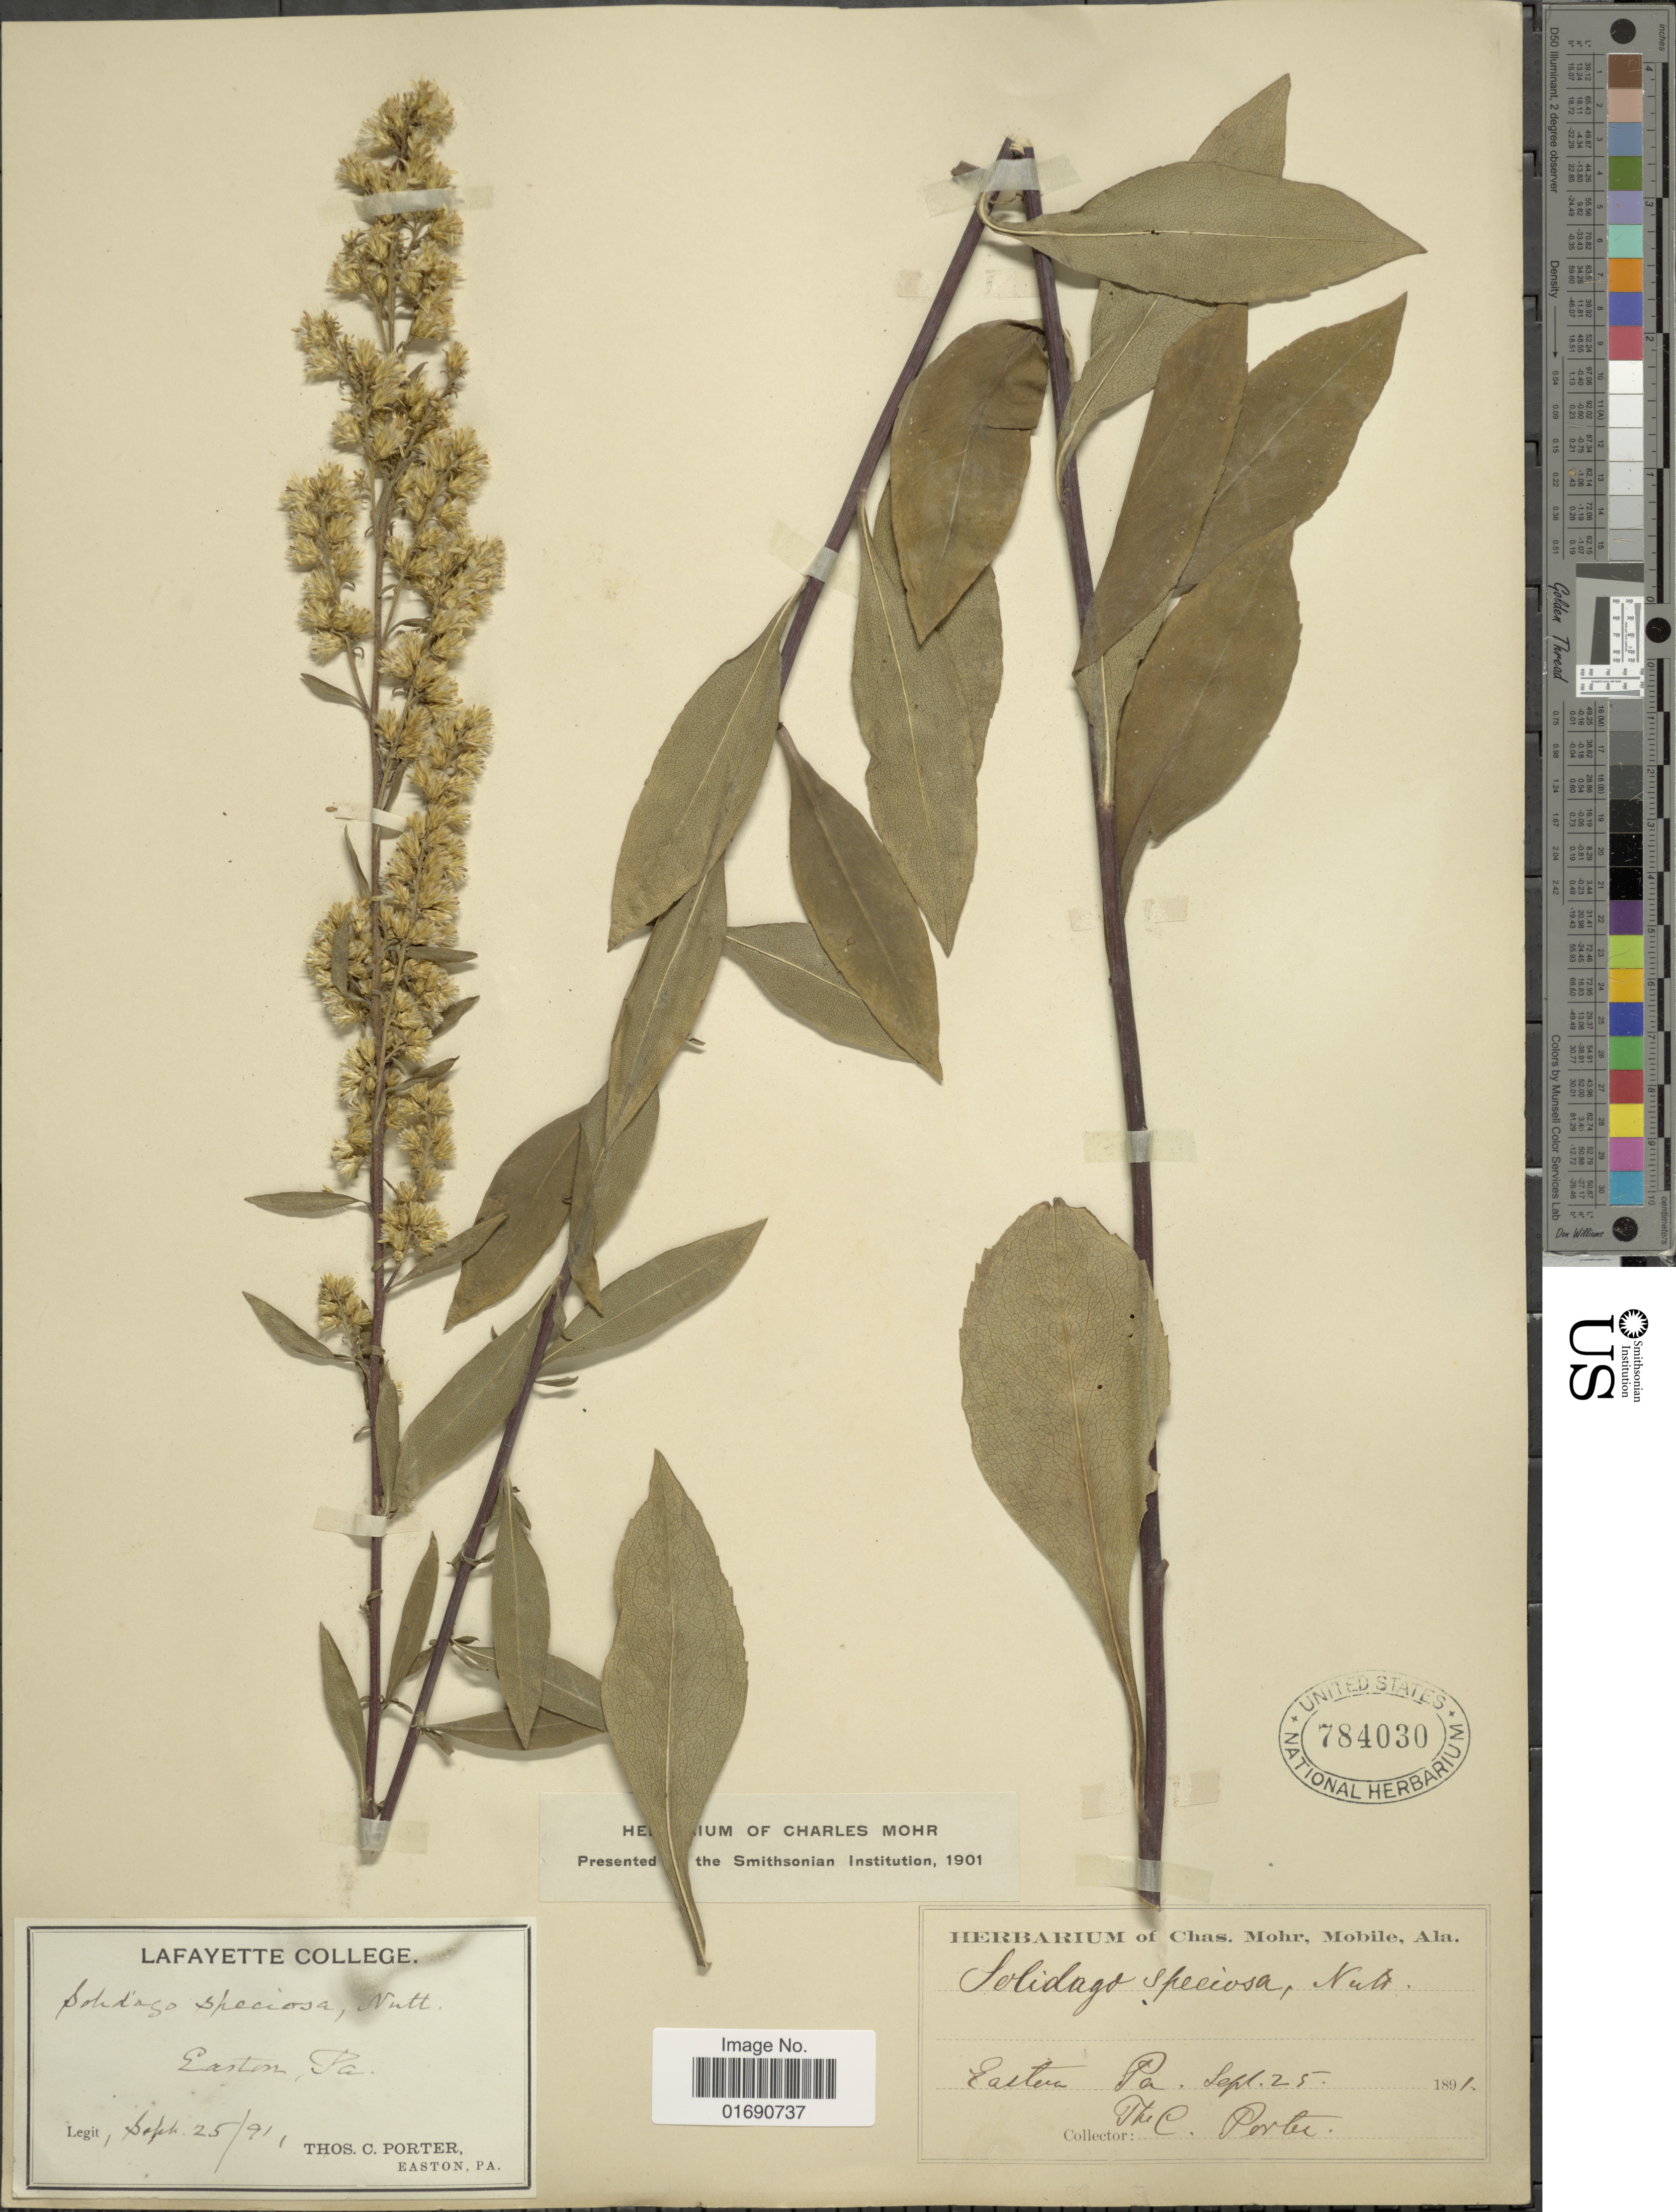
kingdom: Plantae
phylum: Tracheophyta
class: Magnoliopsida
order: Asterales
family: Asteraceae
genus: Solidago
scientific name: Solidago speciosa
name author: Nutt.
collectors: T. C. Porter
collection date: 1891-09-25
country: United States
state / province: Pennsylvania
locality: Easton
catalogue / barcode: US 784030